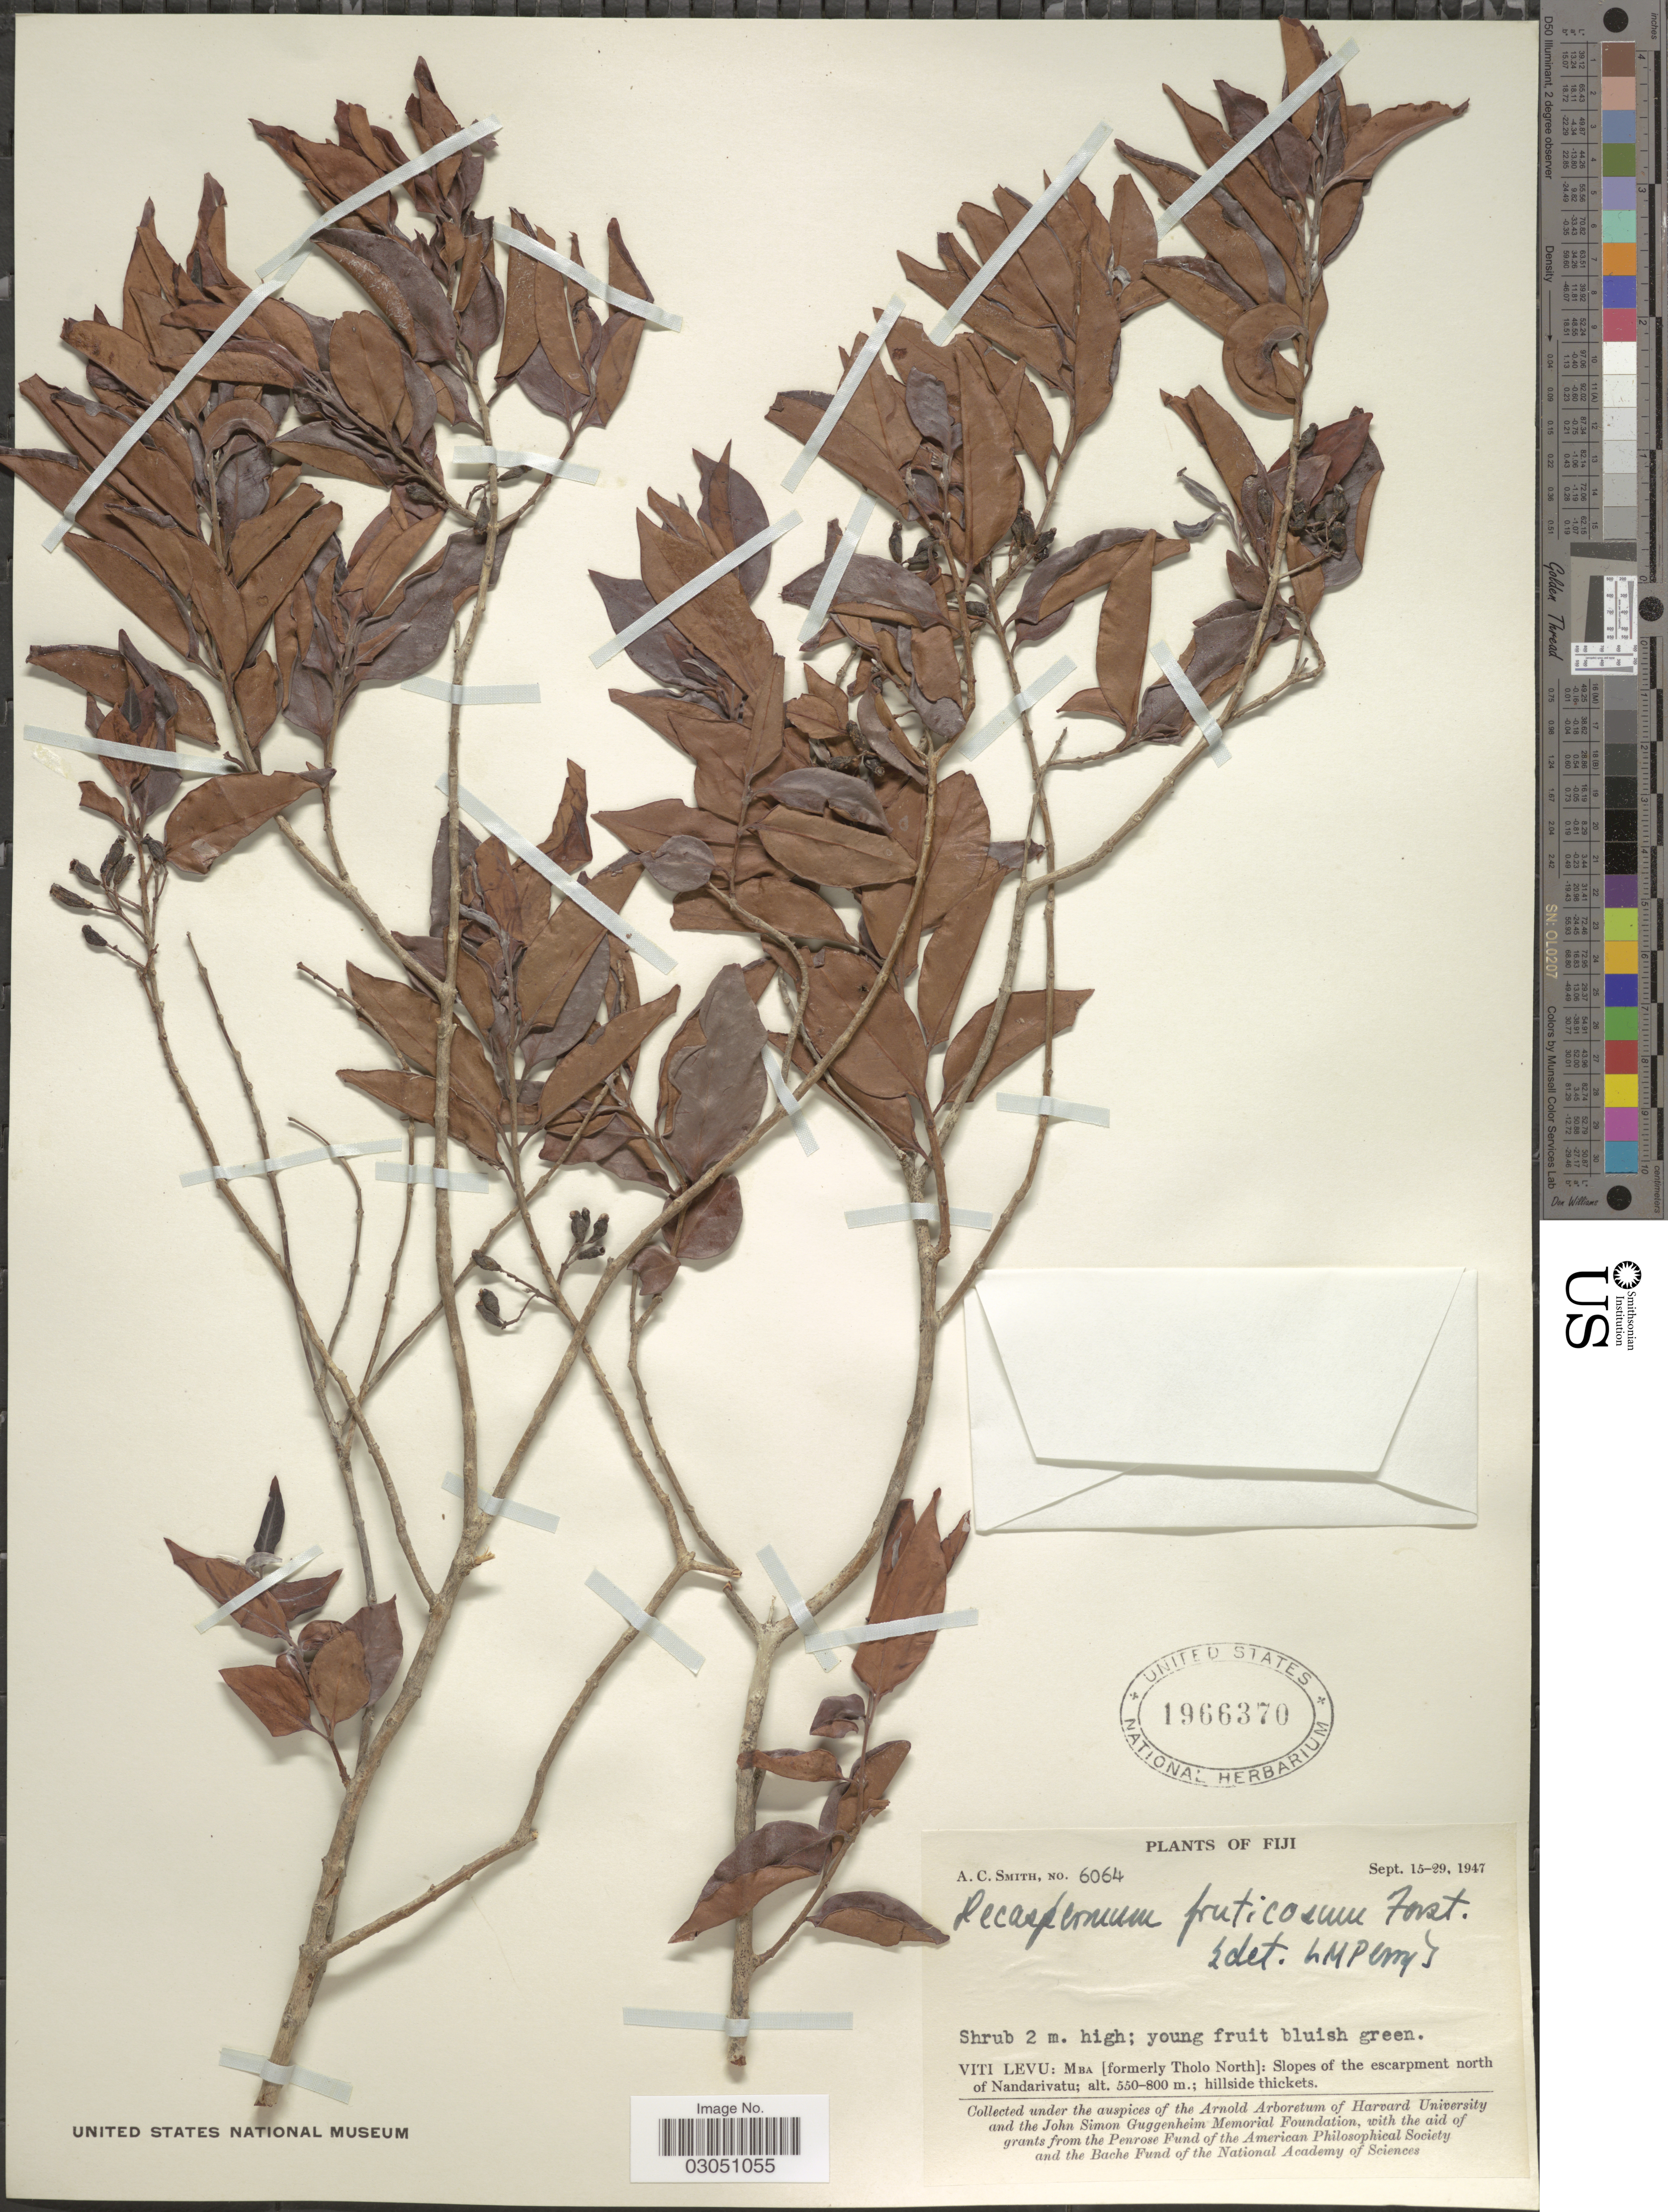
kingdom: Plantae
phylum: Tracheophyta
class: Magnoliopsida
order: Myrtales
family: Myrtaceae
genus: Decaspermum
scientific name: Decaspermum vitiense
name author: (A. Gray) Nied.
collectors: A. C. Smith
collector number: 6064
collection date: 1947-09-15/1947-09-29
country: Fiji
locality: Viti Levu: Mba: [formerly Tholo North]: Slopes of the escarpment north of Nandarivatu.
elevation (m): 550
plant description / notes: cited by A.J. Scott, Kew Bull. 34(1): 65. 1979.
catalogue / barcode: US 1966370